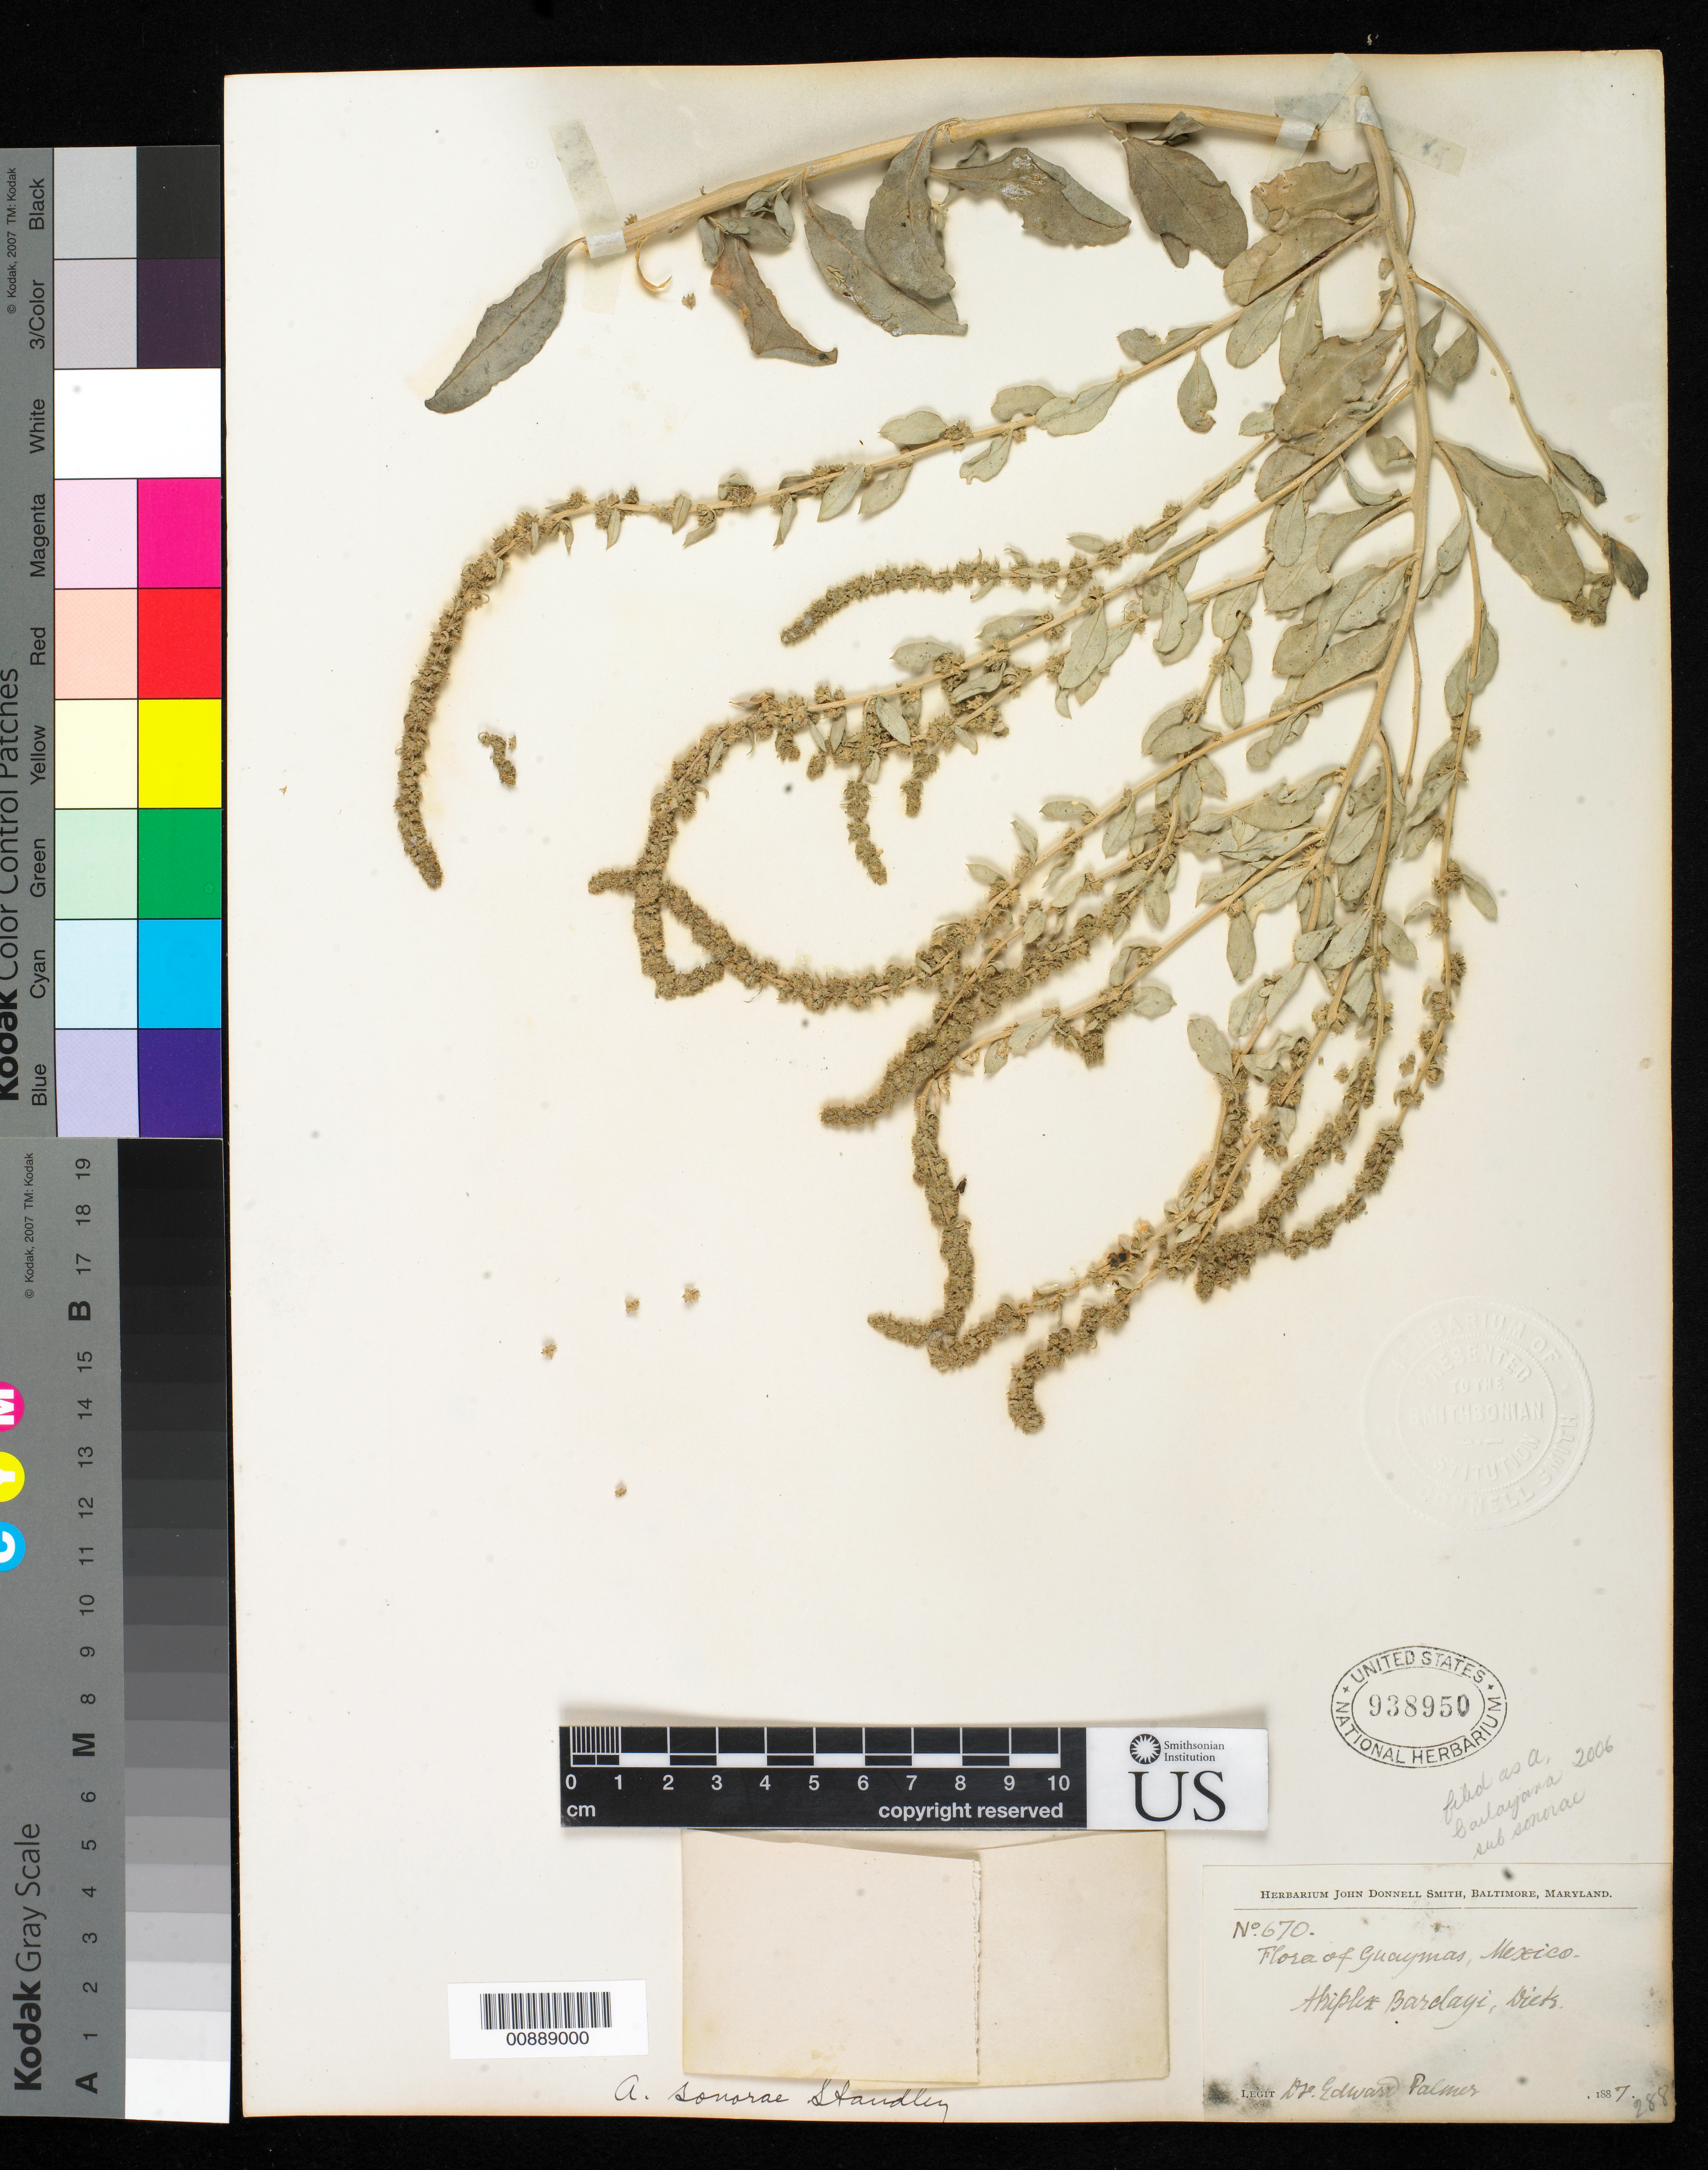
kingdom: Plantae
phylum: Tracheophyta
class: Magnoliopsida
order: Caryophyllales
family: Amaranthaceae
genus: Atriplex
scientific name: Atriplex barclayana subsp. sonorae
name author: (Standl.) H.M. Hall & Clem.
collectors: E. Palmer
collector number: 670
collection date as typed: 1887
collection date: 1887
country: Mexico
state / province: Sonora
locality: Guaymas, Sonora.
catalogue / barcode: US 938950